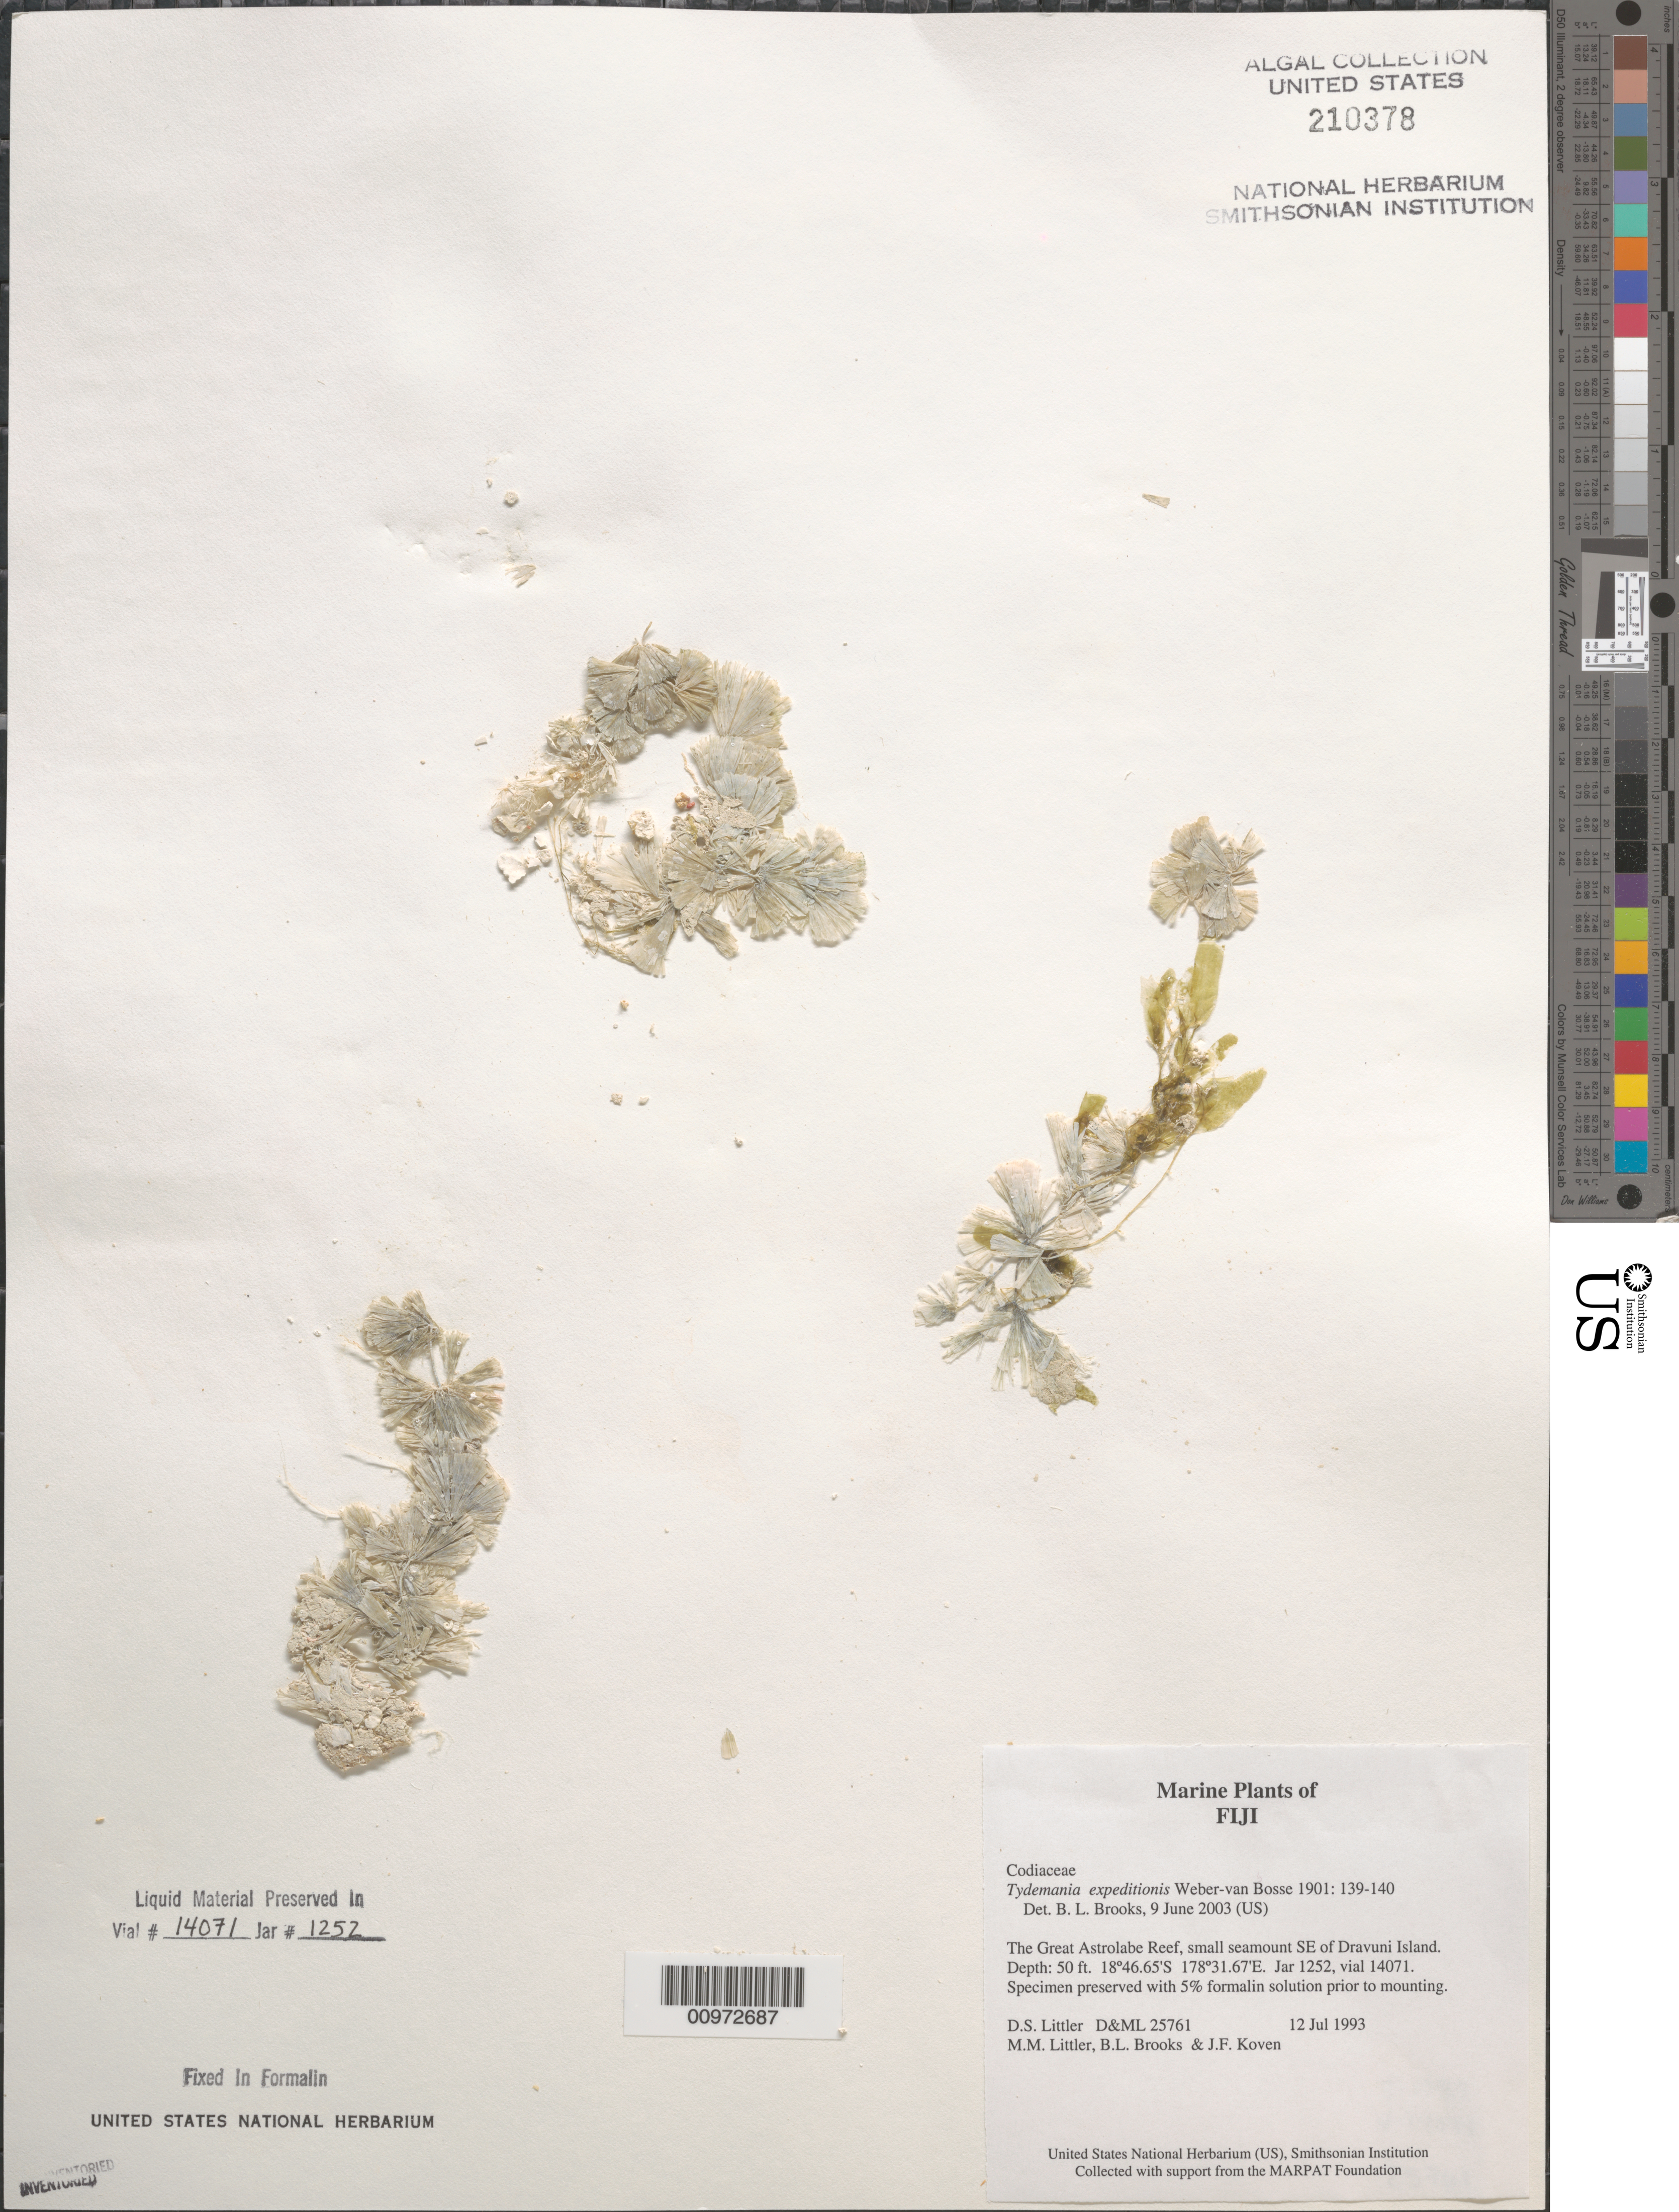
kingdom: Plantae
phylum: Chlorophyta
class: Ulvophyceae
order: Bryopsidales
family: Udoteaceae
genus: Tydemania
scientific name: Tydemania expeditionis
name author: Weber Bosse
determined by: Brooks, B. L., (BOT), Smithsonian Institution - National Museum of Natural History (UNITED STATES)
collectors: D. S. Littler, M. M. Littler, B. Brooks & J. Koven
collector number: D&ML 25761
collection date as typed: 12 Jul 1993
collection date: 1993-07-12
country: Fiji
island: Great Astrolabe Reef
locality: Great Astrolabe Reef, small seamount southeast of Dravuni Island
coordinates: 18 46.65'S, 178 31.67'E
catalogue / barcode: US 210378